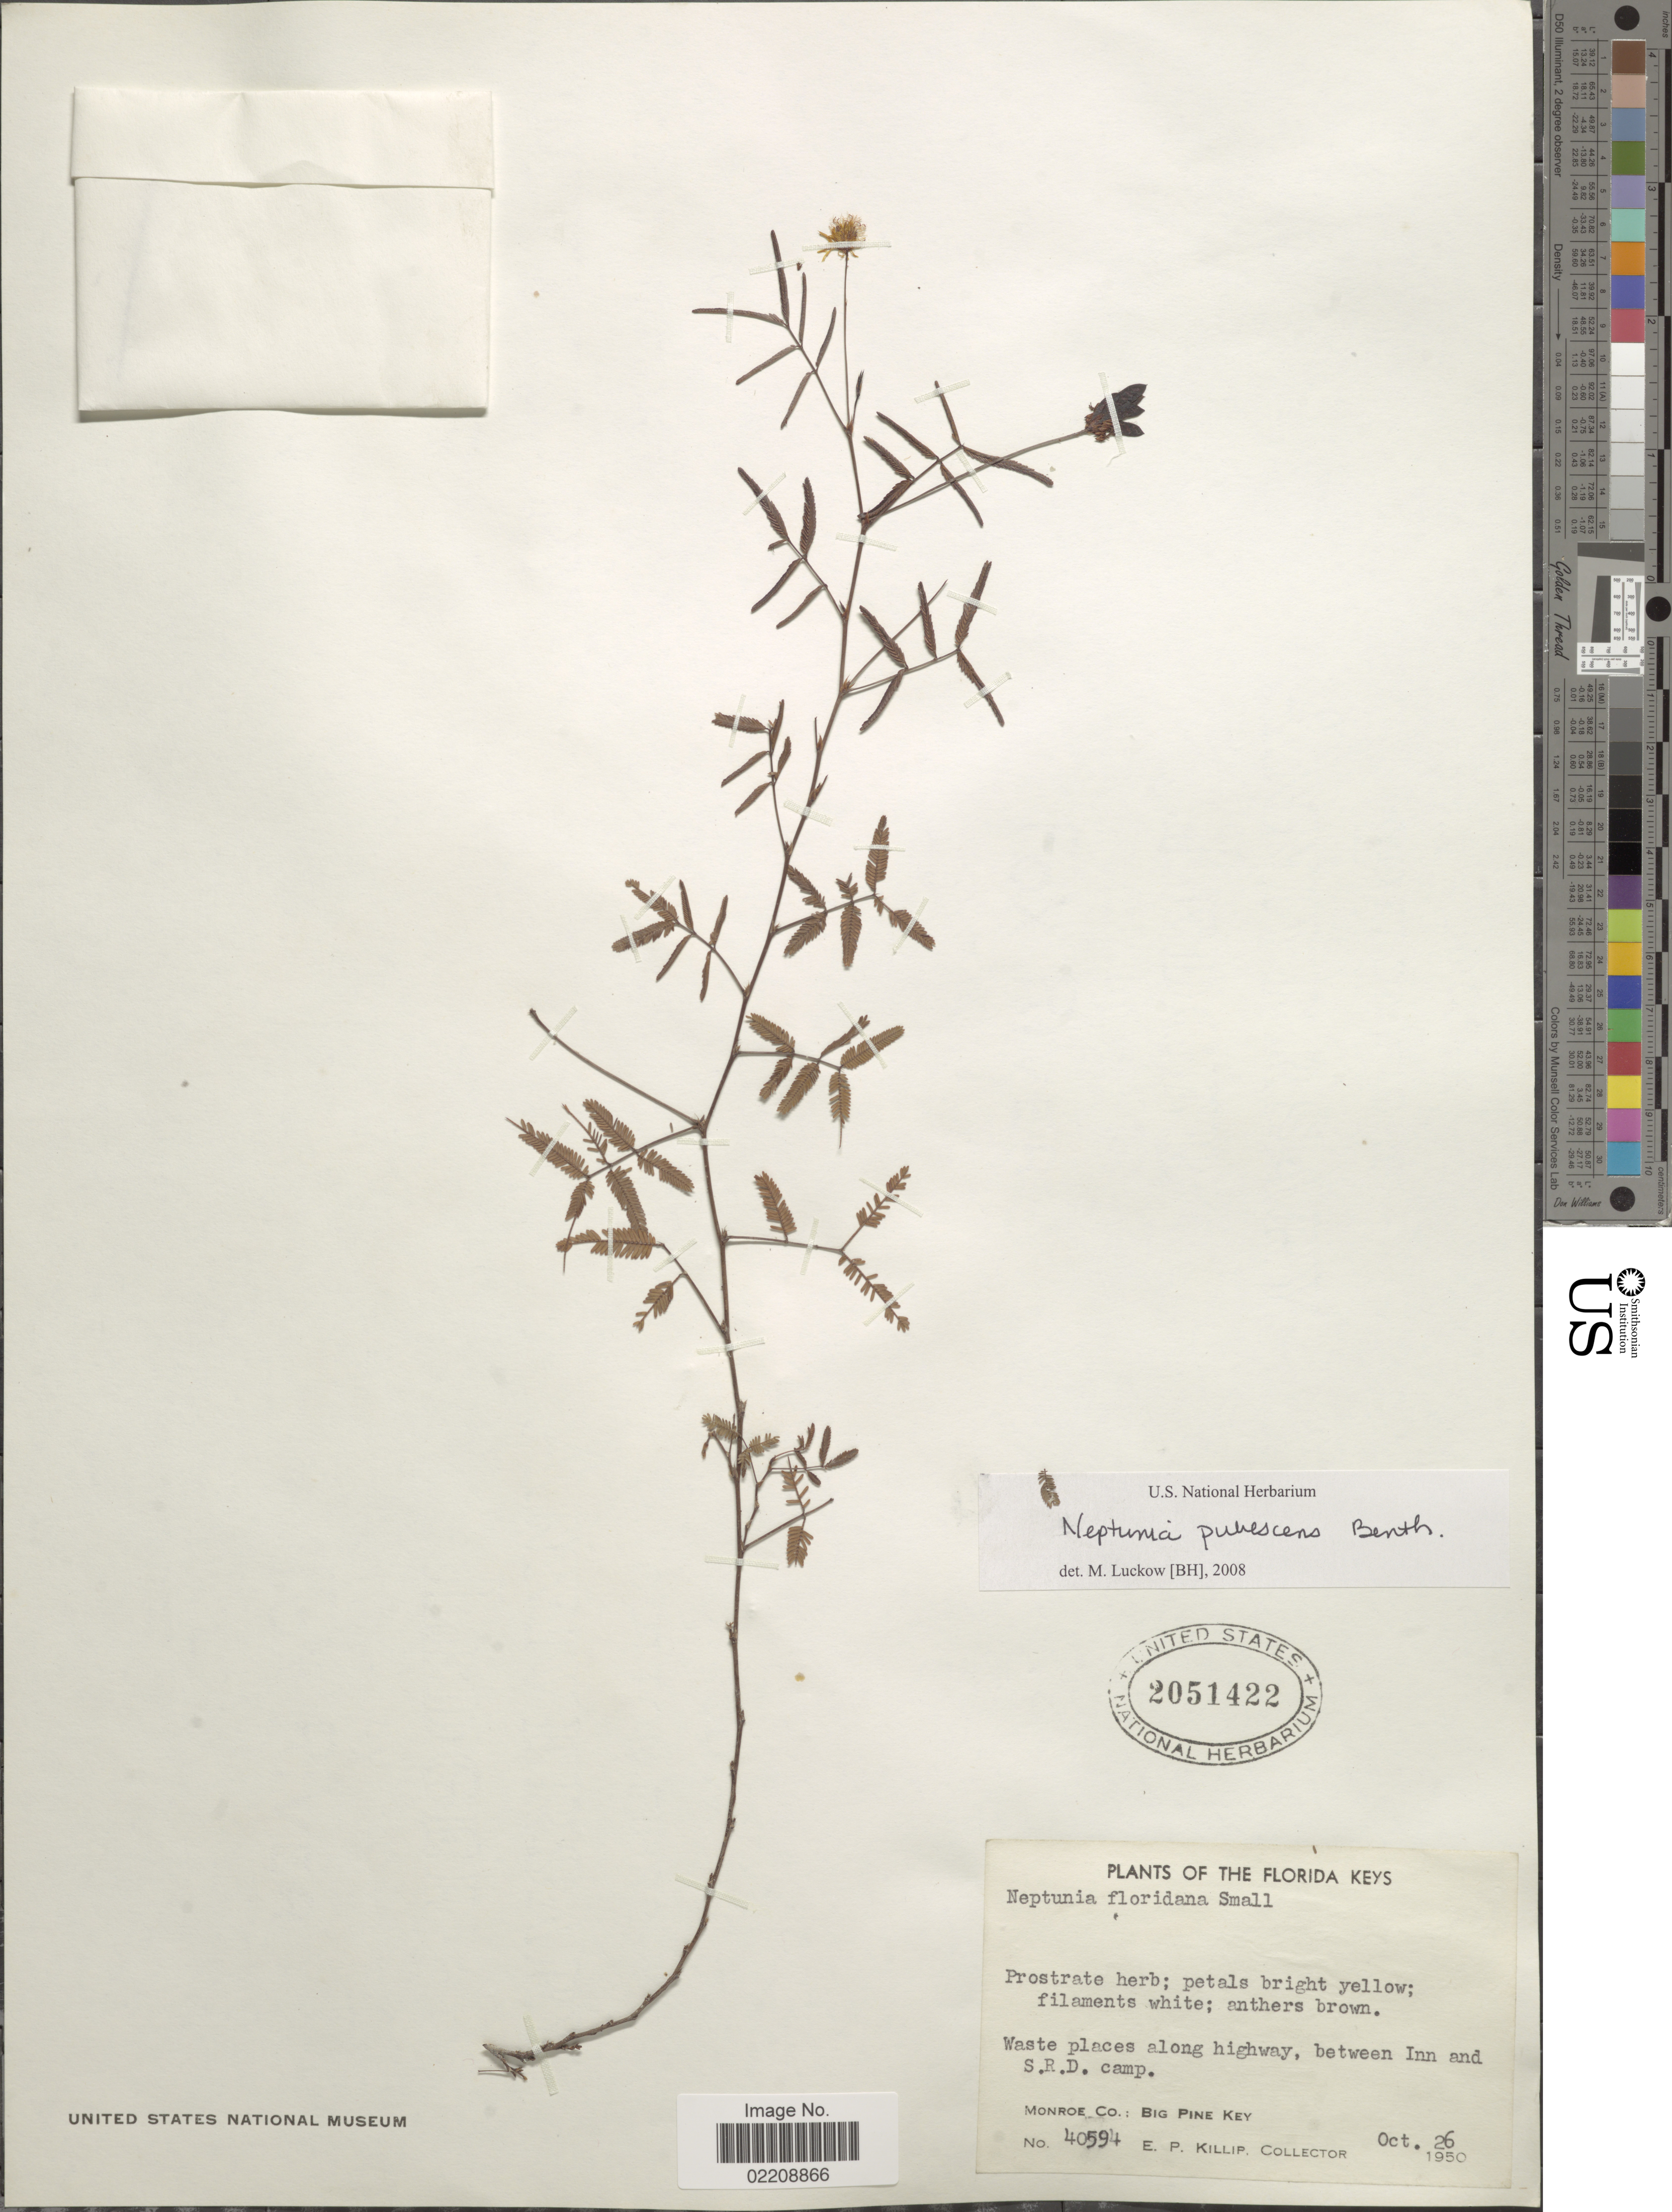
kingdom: Plantae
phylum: Tracheophyta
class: Magnoliopsida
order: Fabales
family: Fabaceae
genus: Neptunia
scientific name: Neptunia pubescens var. pubescens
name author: Benth.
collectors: E. P. Killip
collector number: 40594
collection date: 1950-10-26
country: United States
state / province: Florida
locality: Florida Keys, between Inn and S.R.D. camp, Monroe Co., Big Pine Key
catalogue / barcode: US 2051422